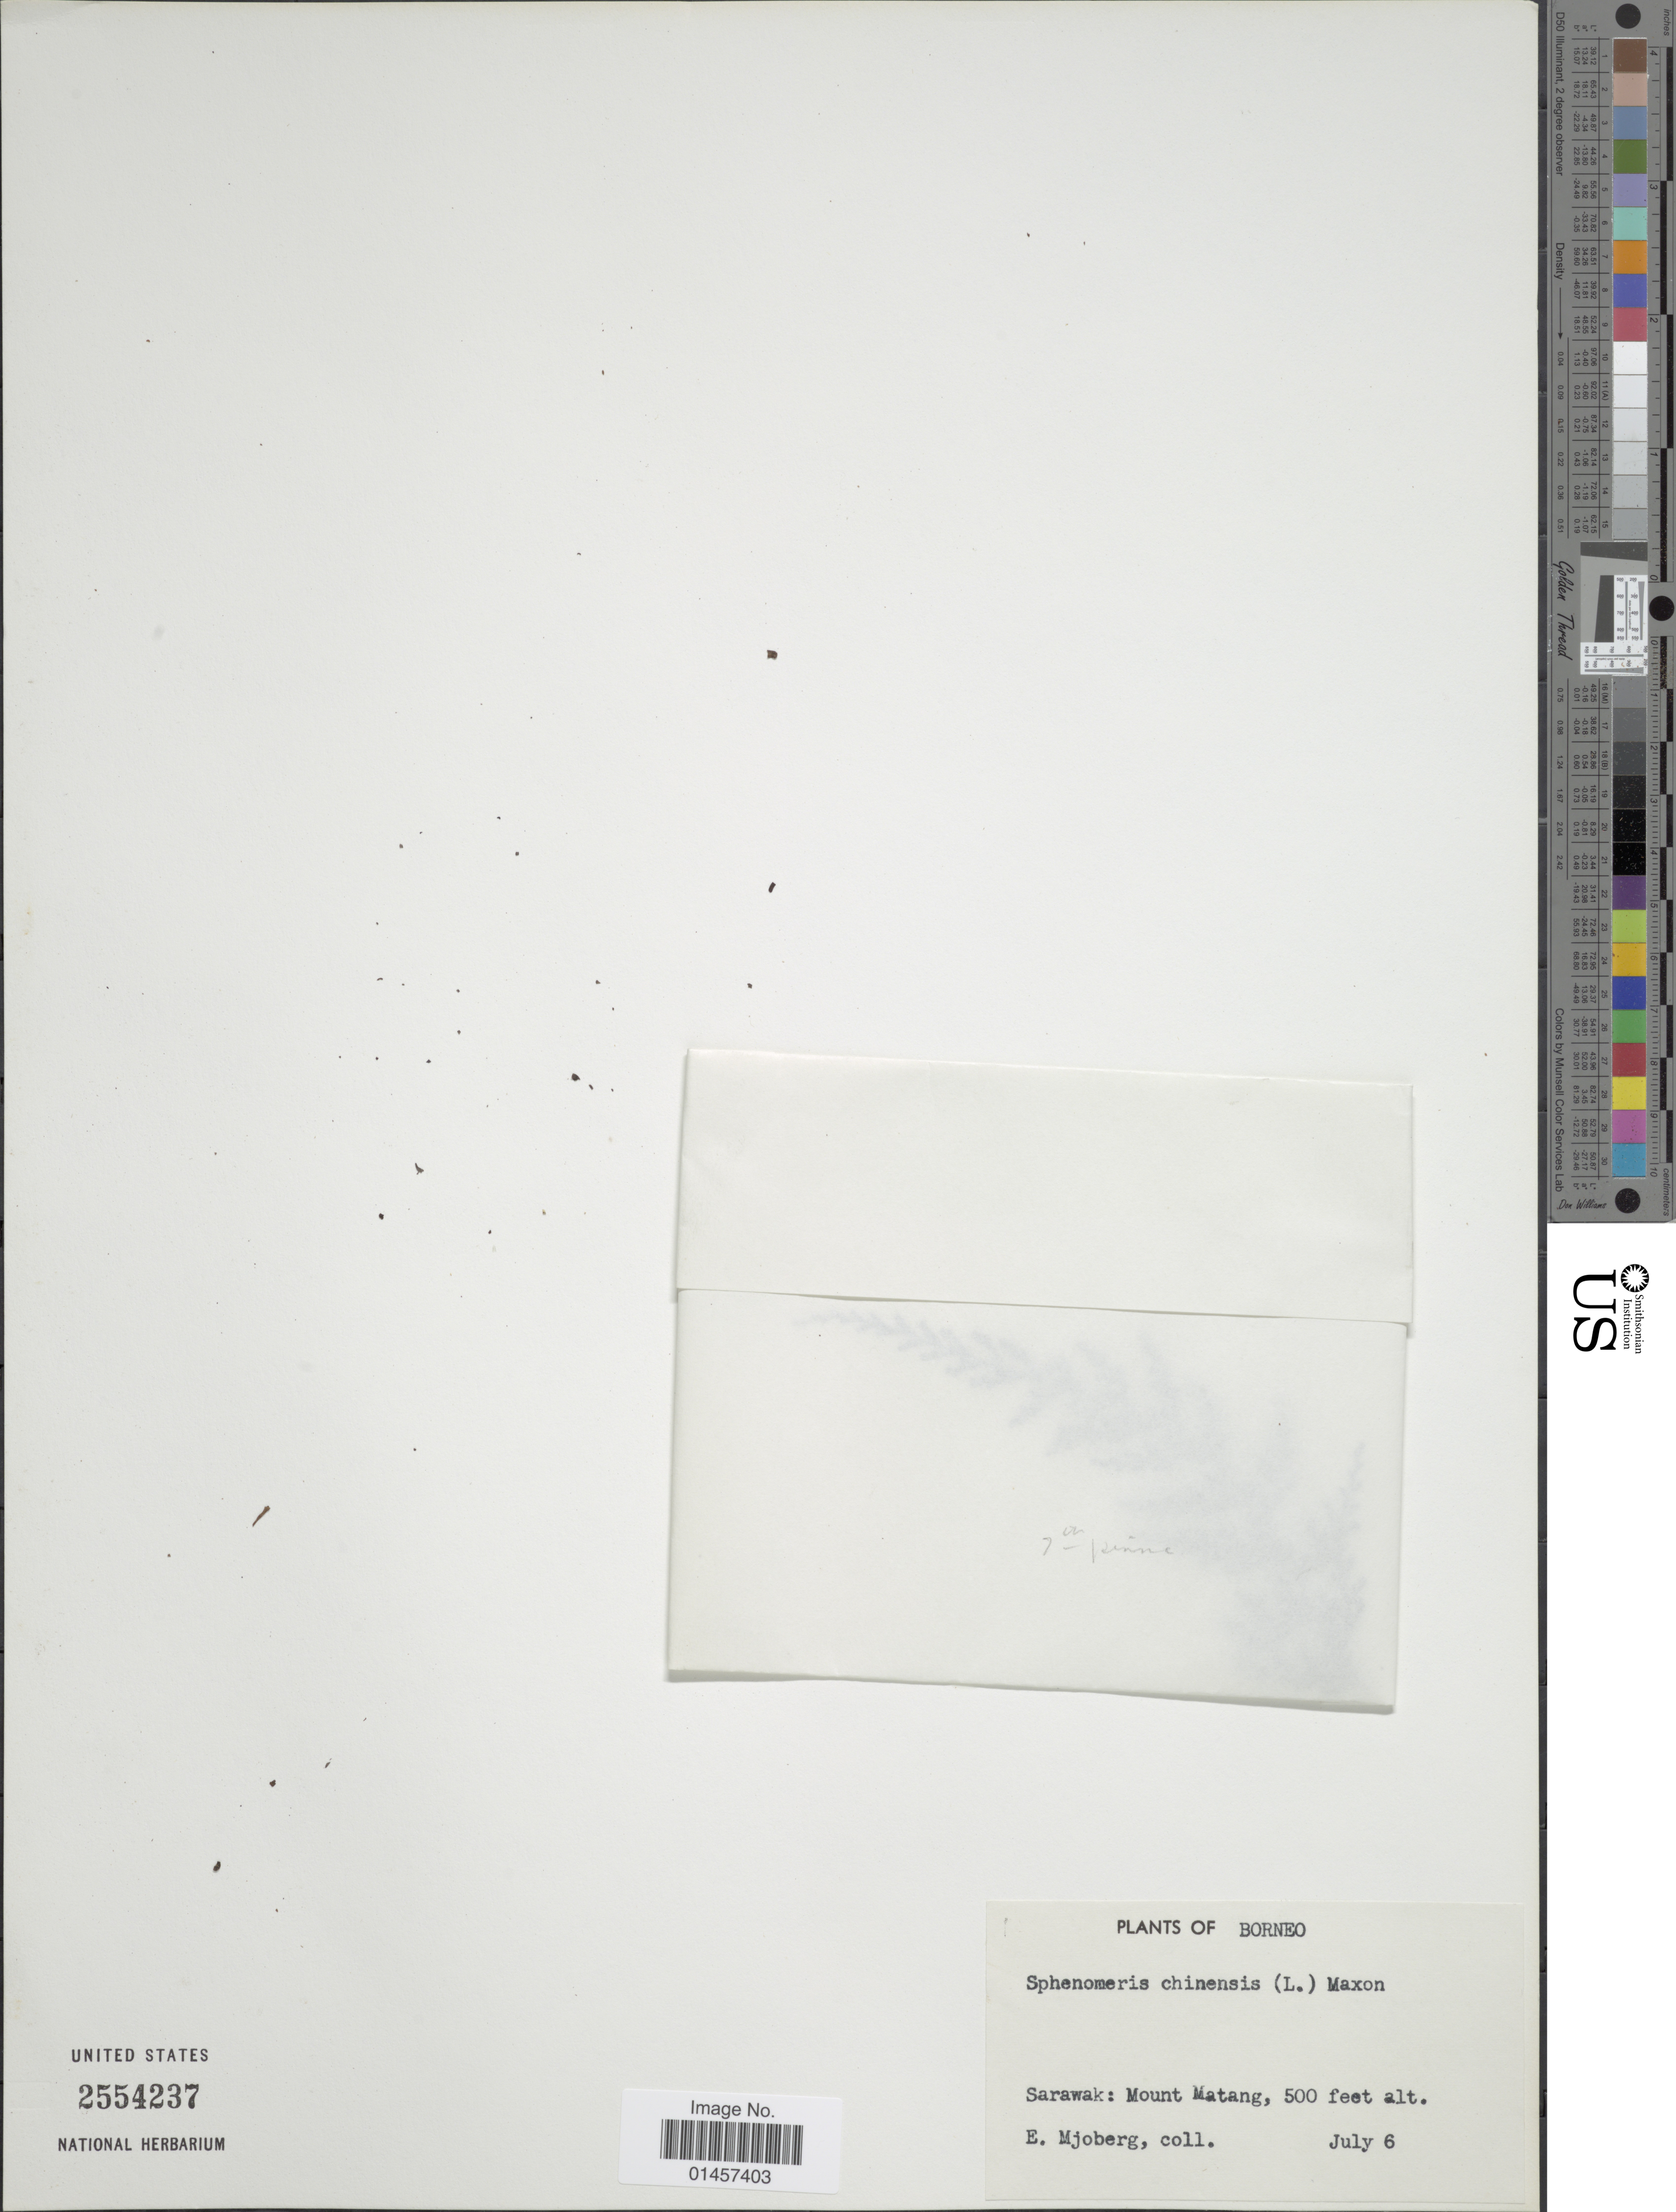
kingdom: Plantae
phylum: Tracheophyta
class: Polypodiopsida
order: Polypodiales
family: Lindsaeaceae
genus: Sphenomeris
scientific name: Sphenomeris chinensis var. chinensis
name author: (L.) Maxon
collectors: E. Mjoberg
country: Malaysia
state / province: Sarawak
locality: Sarawak: Mount Matang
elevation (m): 152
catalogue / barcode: US 2554237